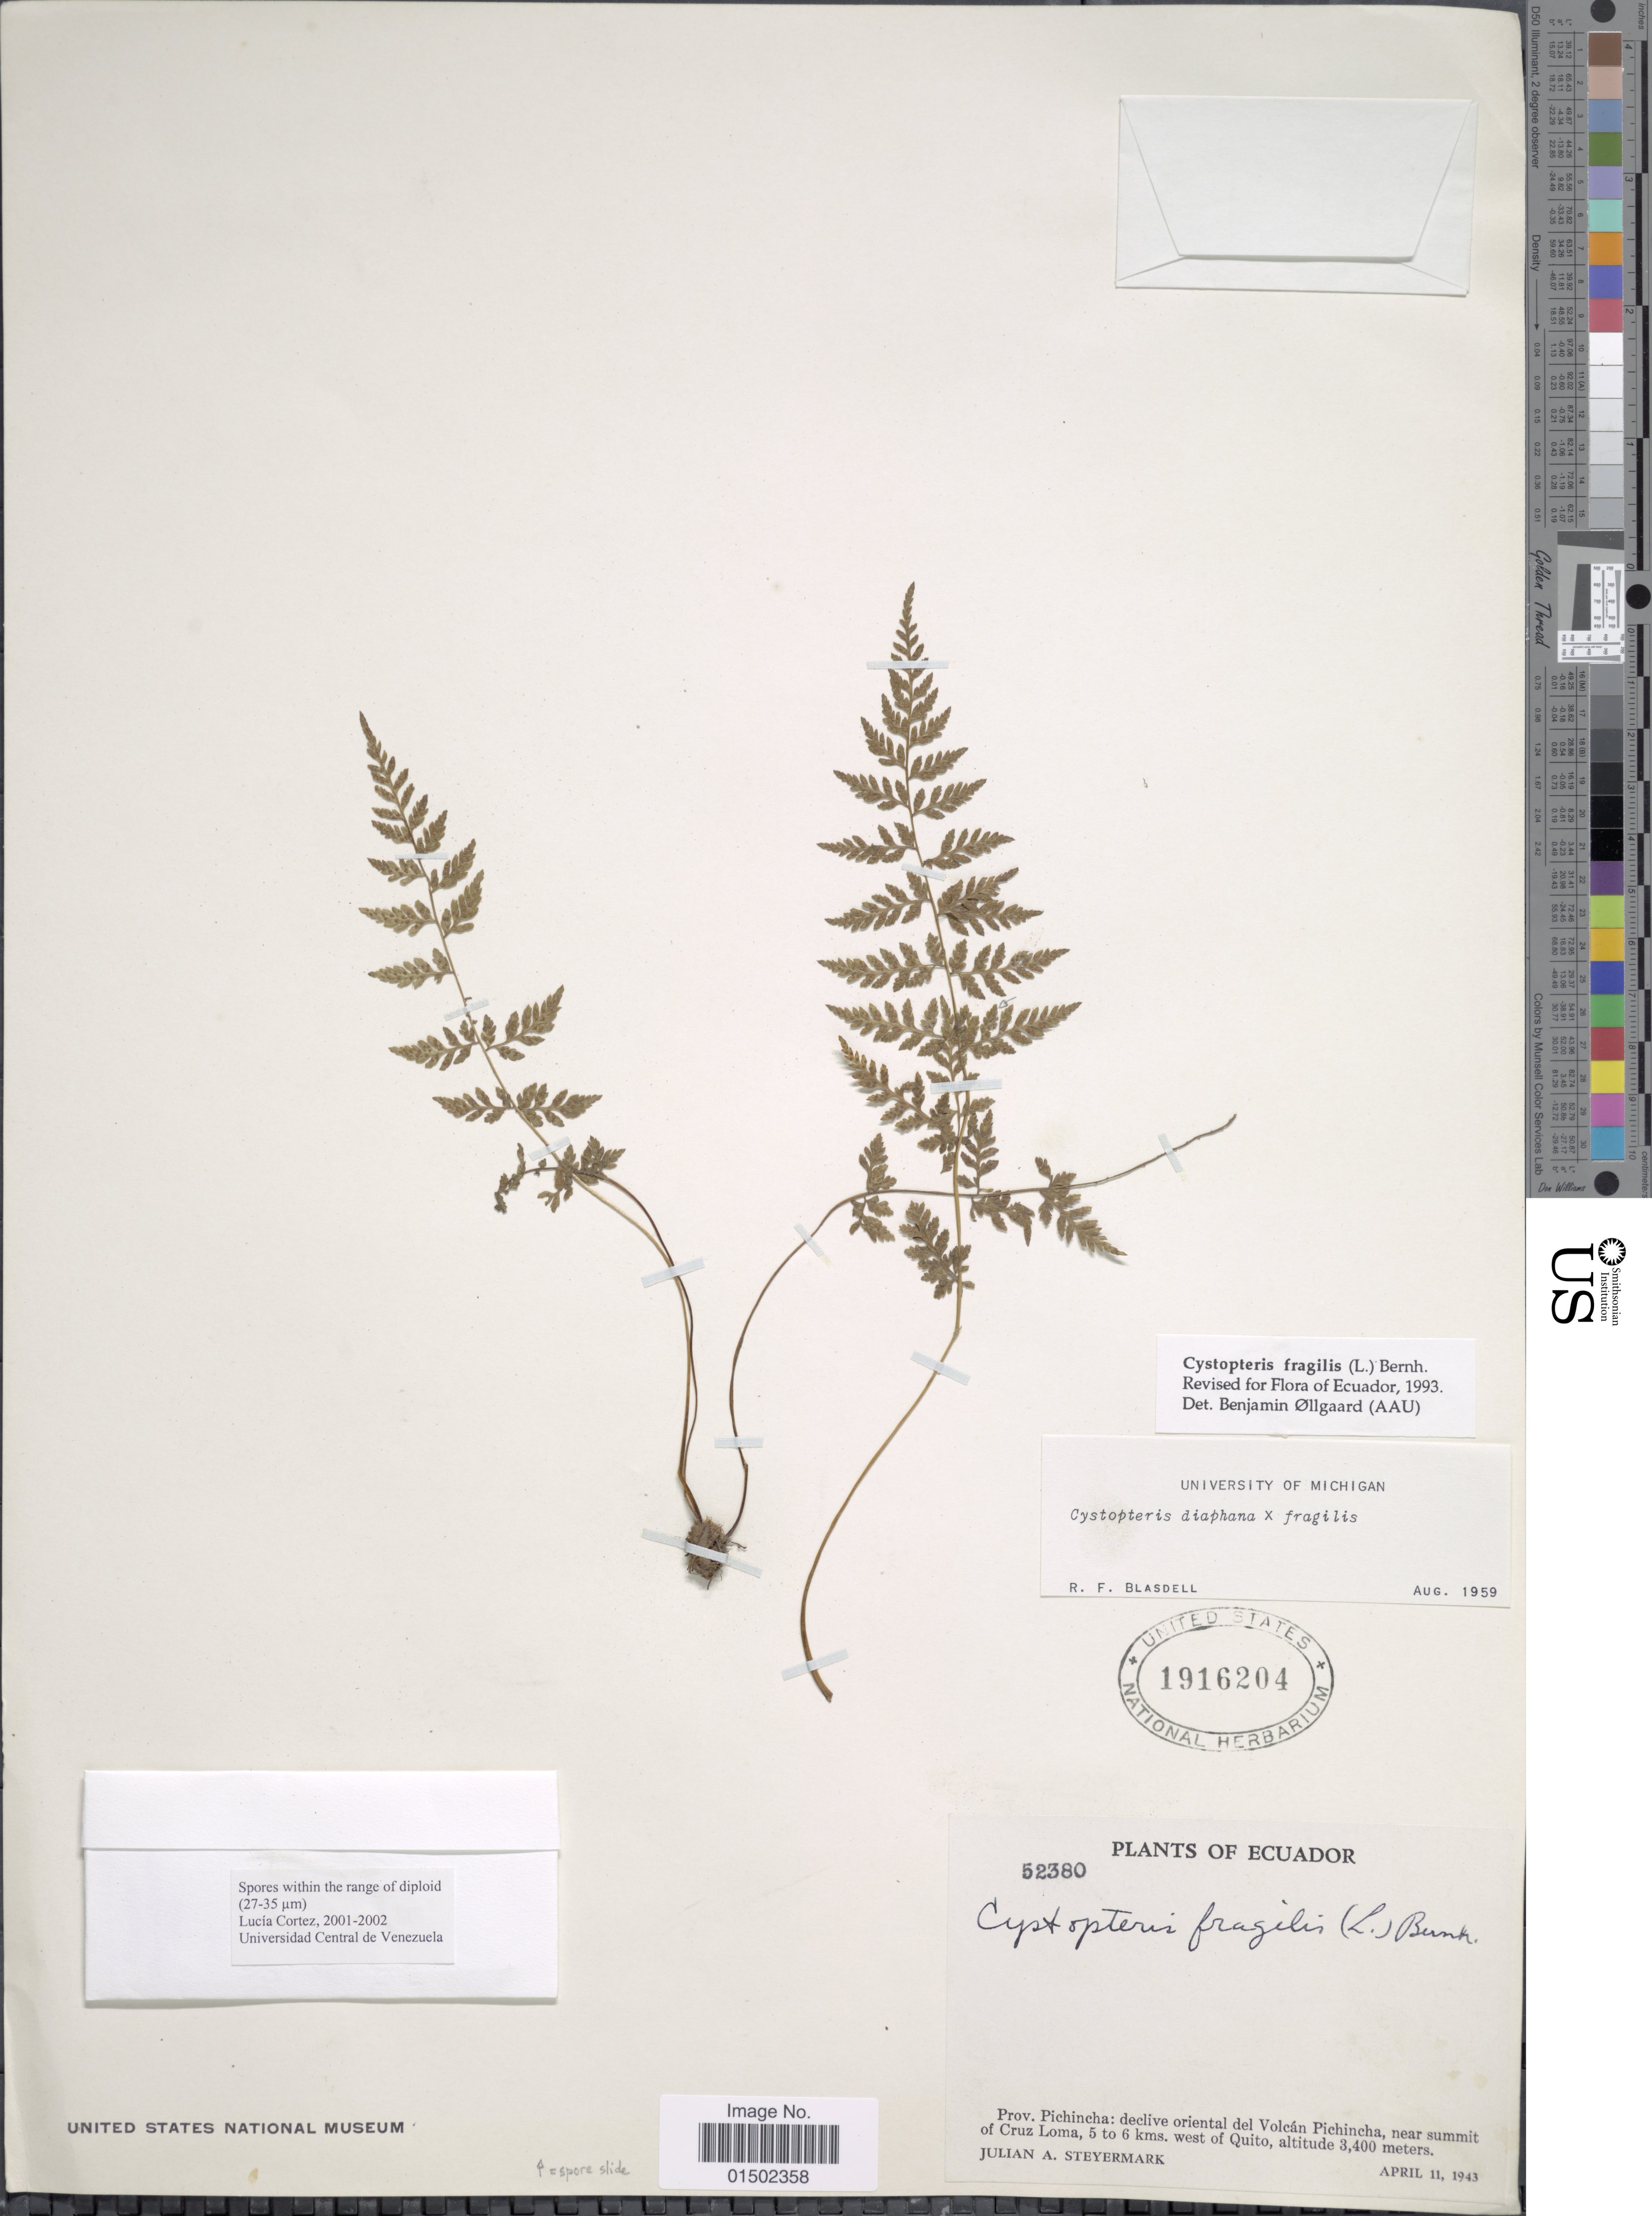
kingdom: Plantae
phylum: Tracheophyta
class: Polypodiopsida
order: Polypodiales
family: Cystopteridaceae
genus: Cystopteris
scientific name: Cystopteris diaphana x C. fragilis (L.) Bernh.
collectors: J. Steyermark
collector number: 52380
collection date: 1943-04-11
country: Ecuador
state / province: Pichincha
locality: Declive oriental del Volcan Pichincha, near summit of Cruz Loma, 5 to 6 kms. west of Quito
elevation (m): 3400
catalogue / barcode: US 1916204